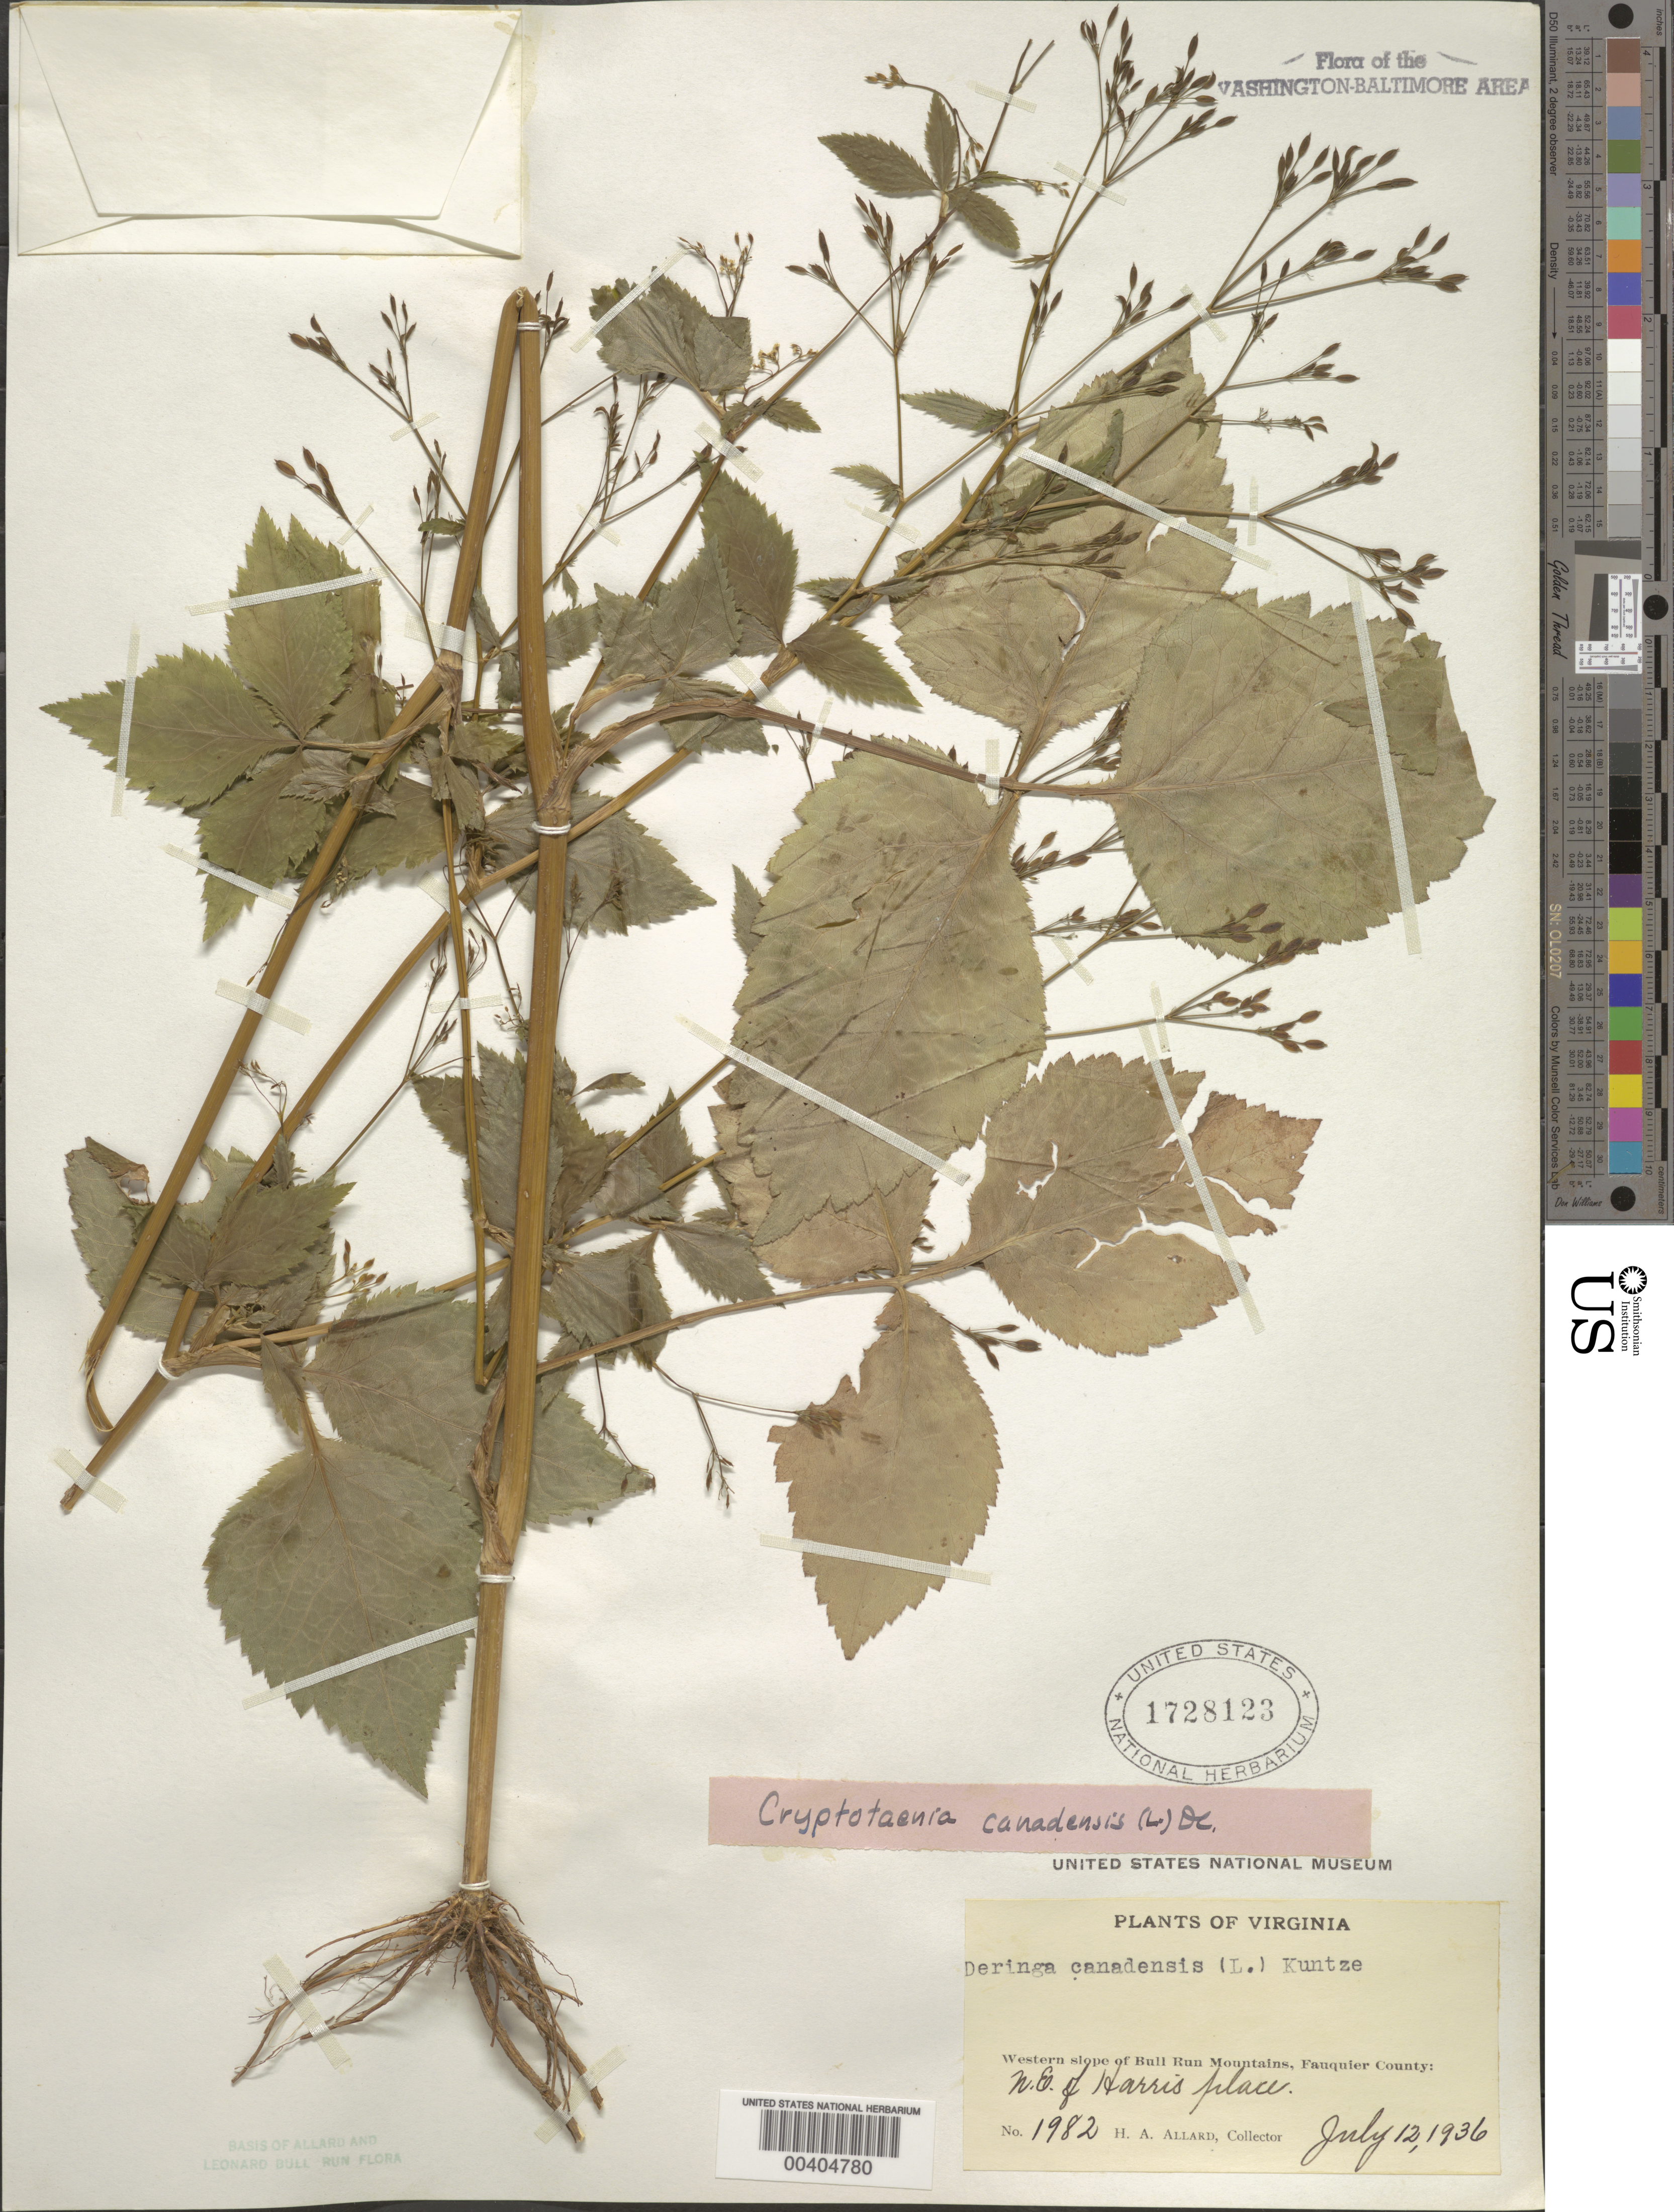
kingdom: Plantae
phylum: Tracheophyta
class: Magnoliopsida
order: Apiales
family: Apiaceae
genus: Cryptotaenia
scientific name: Cryptotaenia canadensis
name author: (L.) DC.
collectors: H. A. Allard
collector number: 1982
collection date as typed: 12 Jul 1936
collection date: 1936-07-12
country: United States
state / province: Virginia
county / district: Fauquier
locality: northeast of Harris place western slope of Bull Run Mts.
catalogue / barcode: US 1728123